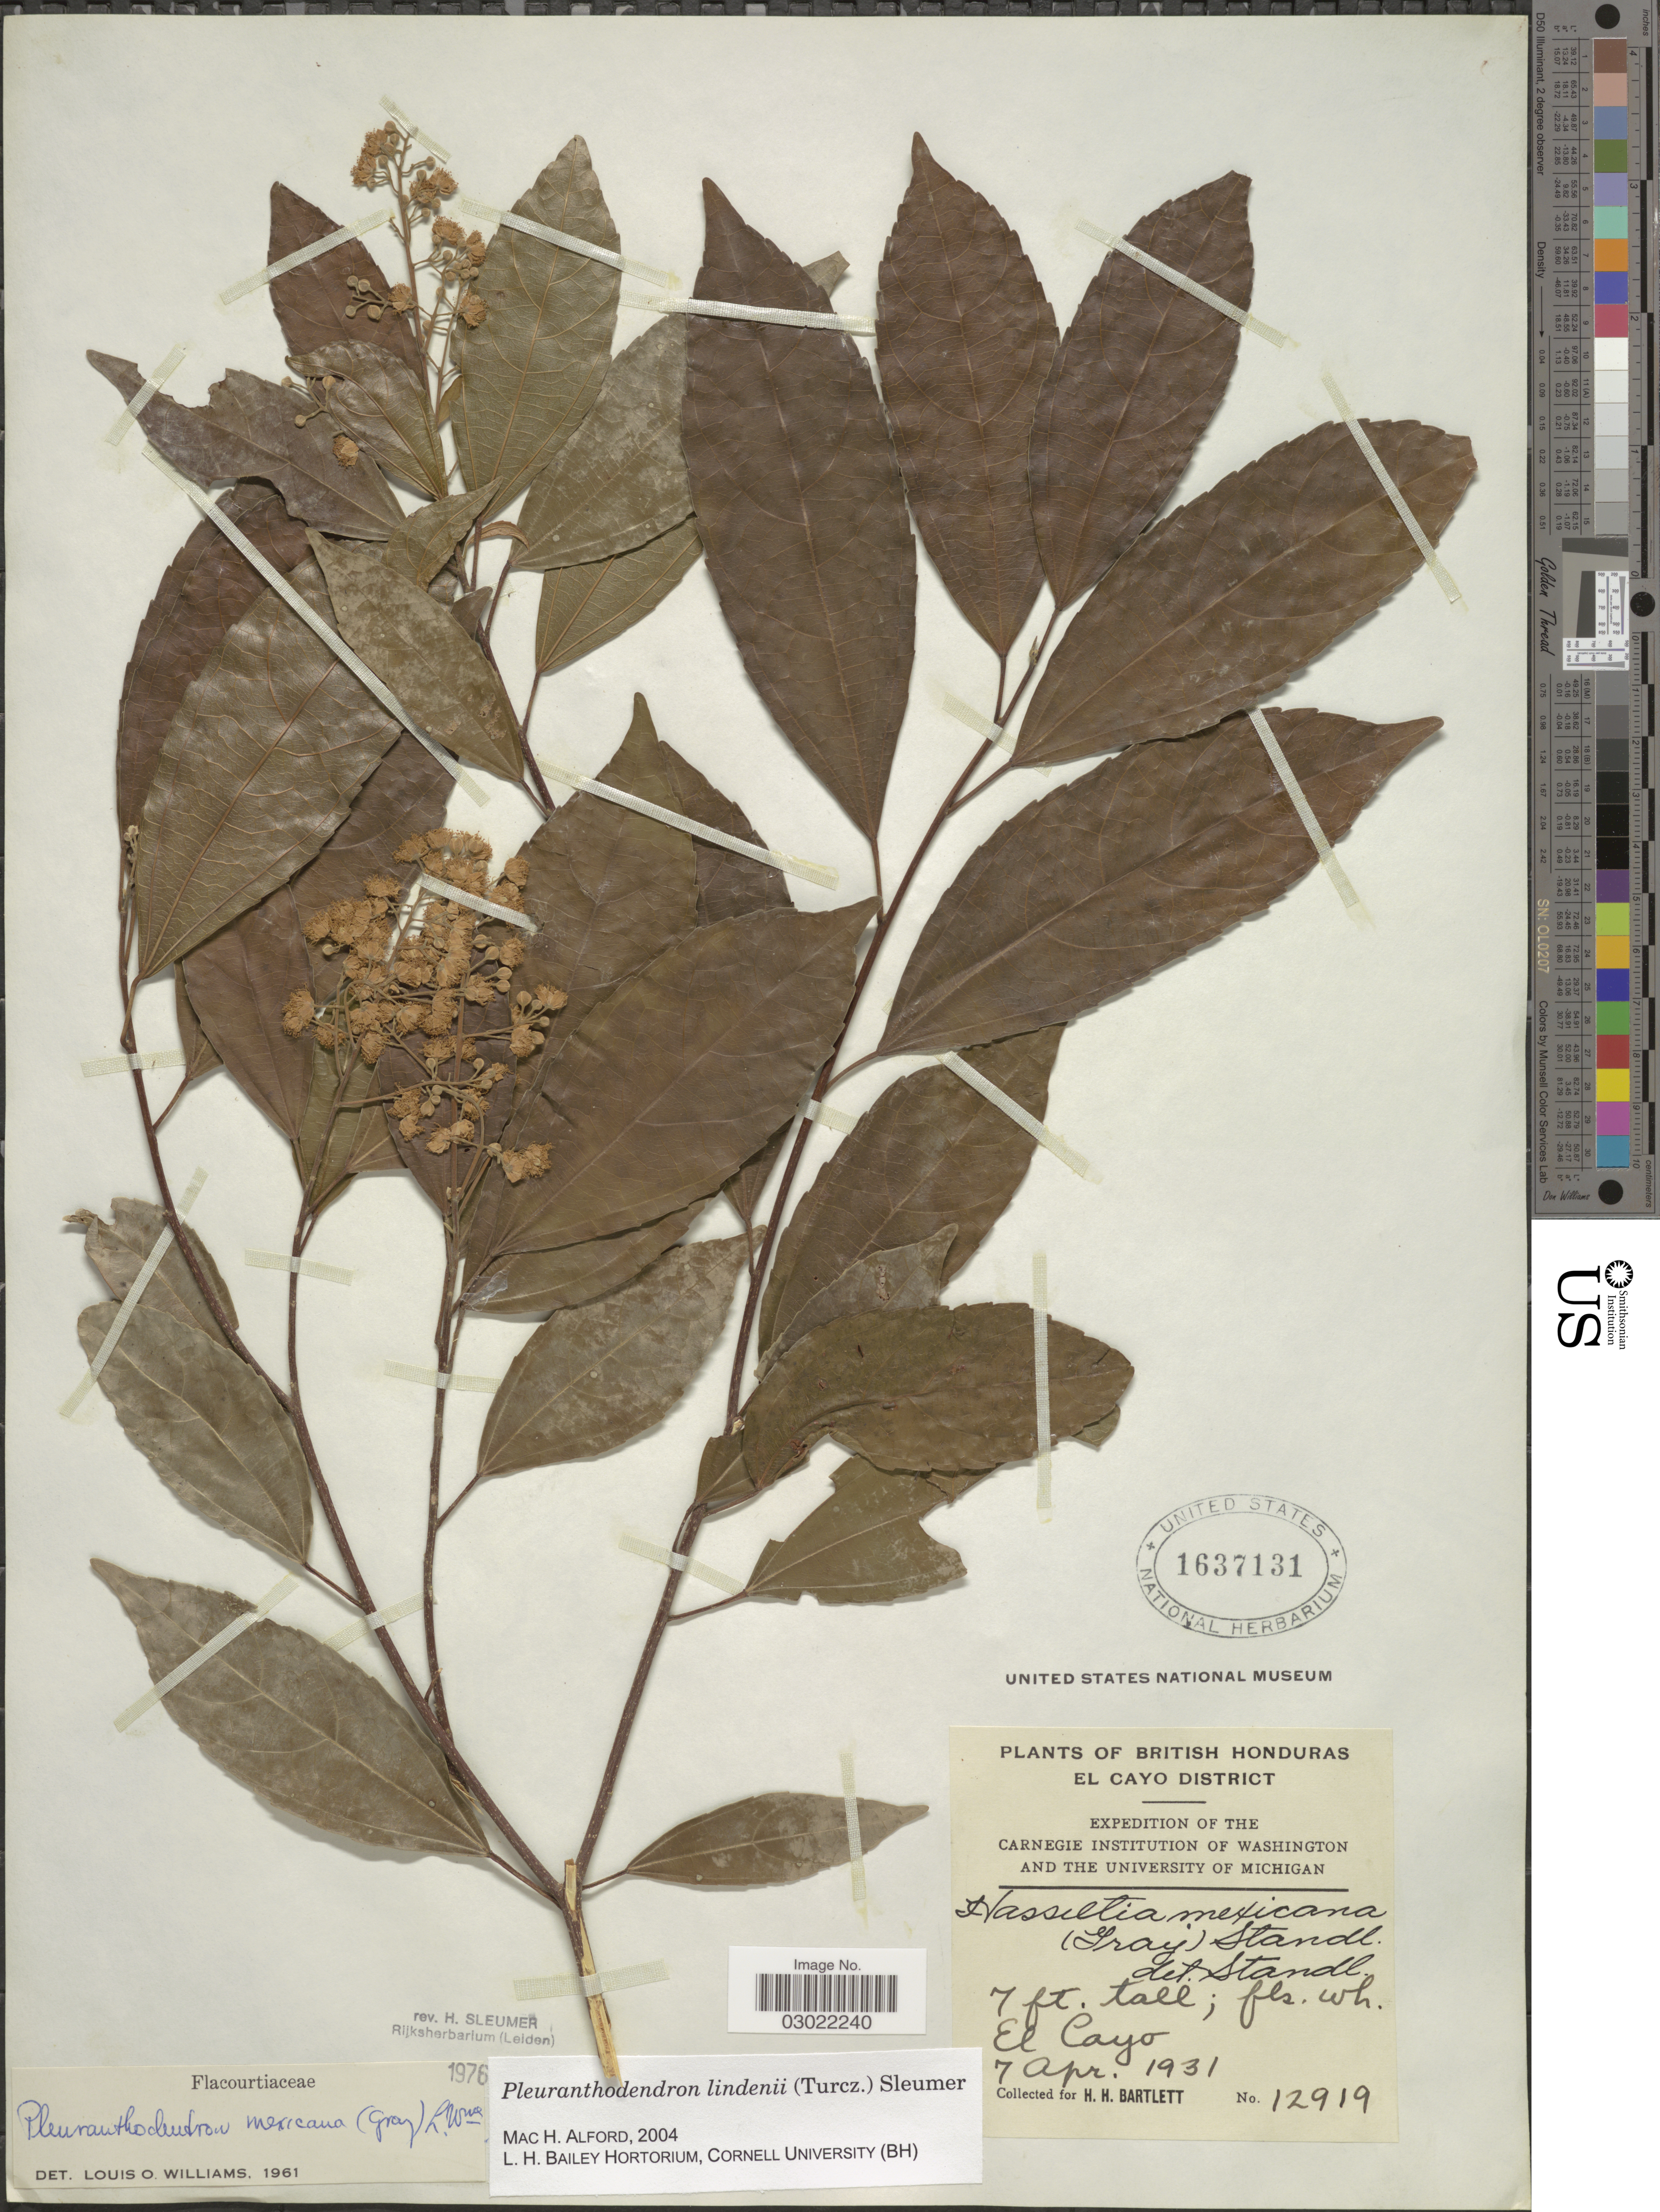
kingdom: Plantae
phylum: Tracheophyta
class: Magnoliopsida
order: Malpighiales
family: Salicaceae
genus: Pleuranthodendron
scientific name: Pleuranthodendron lindenii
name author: (Turcz.) Sleumer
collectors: H. H. Bartlett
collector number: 12919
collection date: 1931-04-07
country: Belize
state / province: Cayo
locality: El Cayo District. British Honduras.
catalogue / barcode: US 1637131